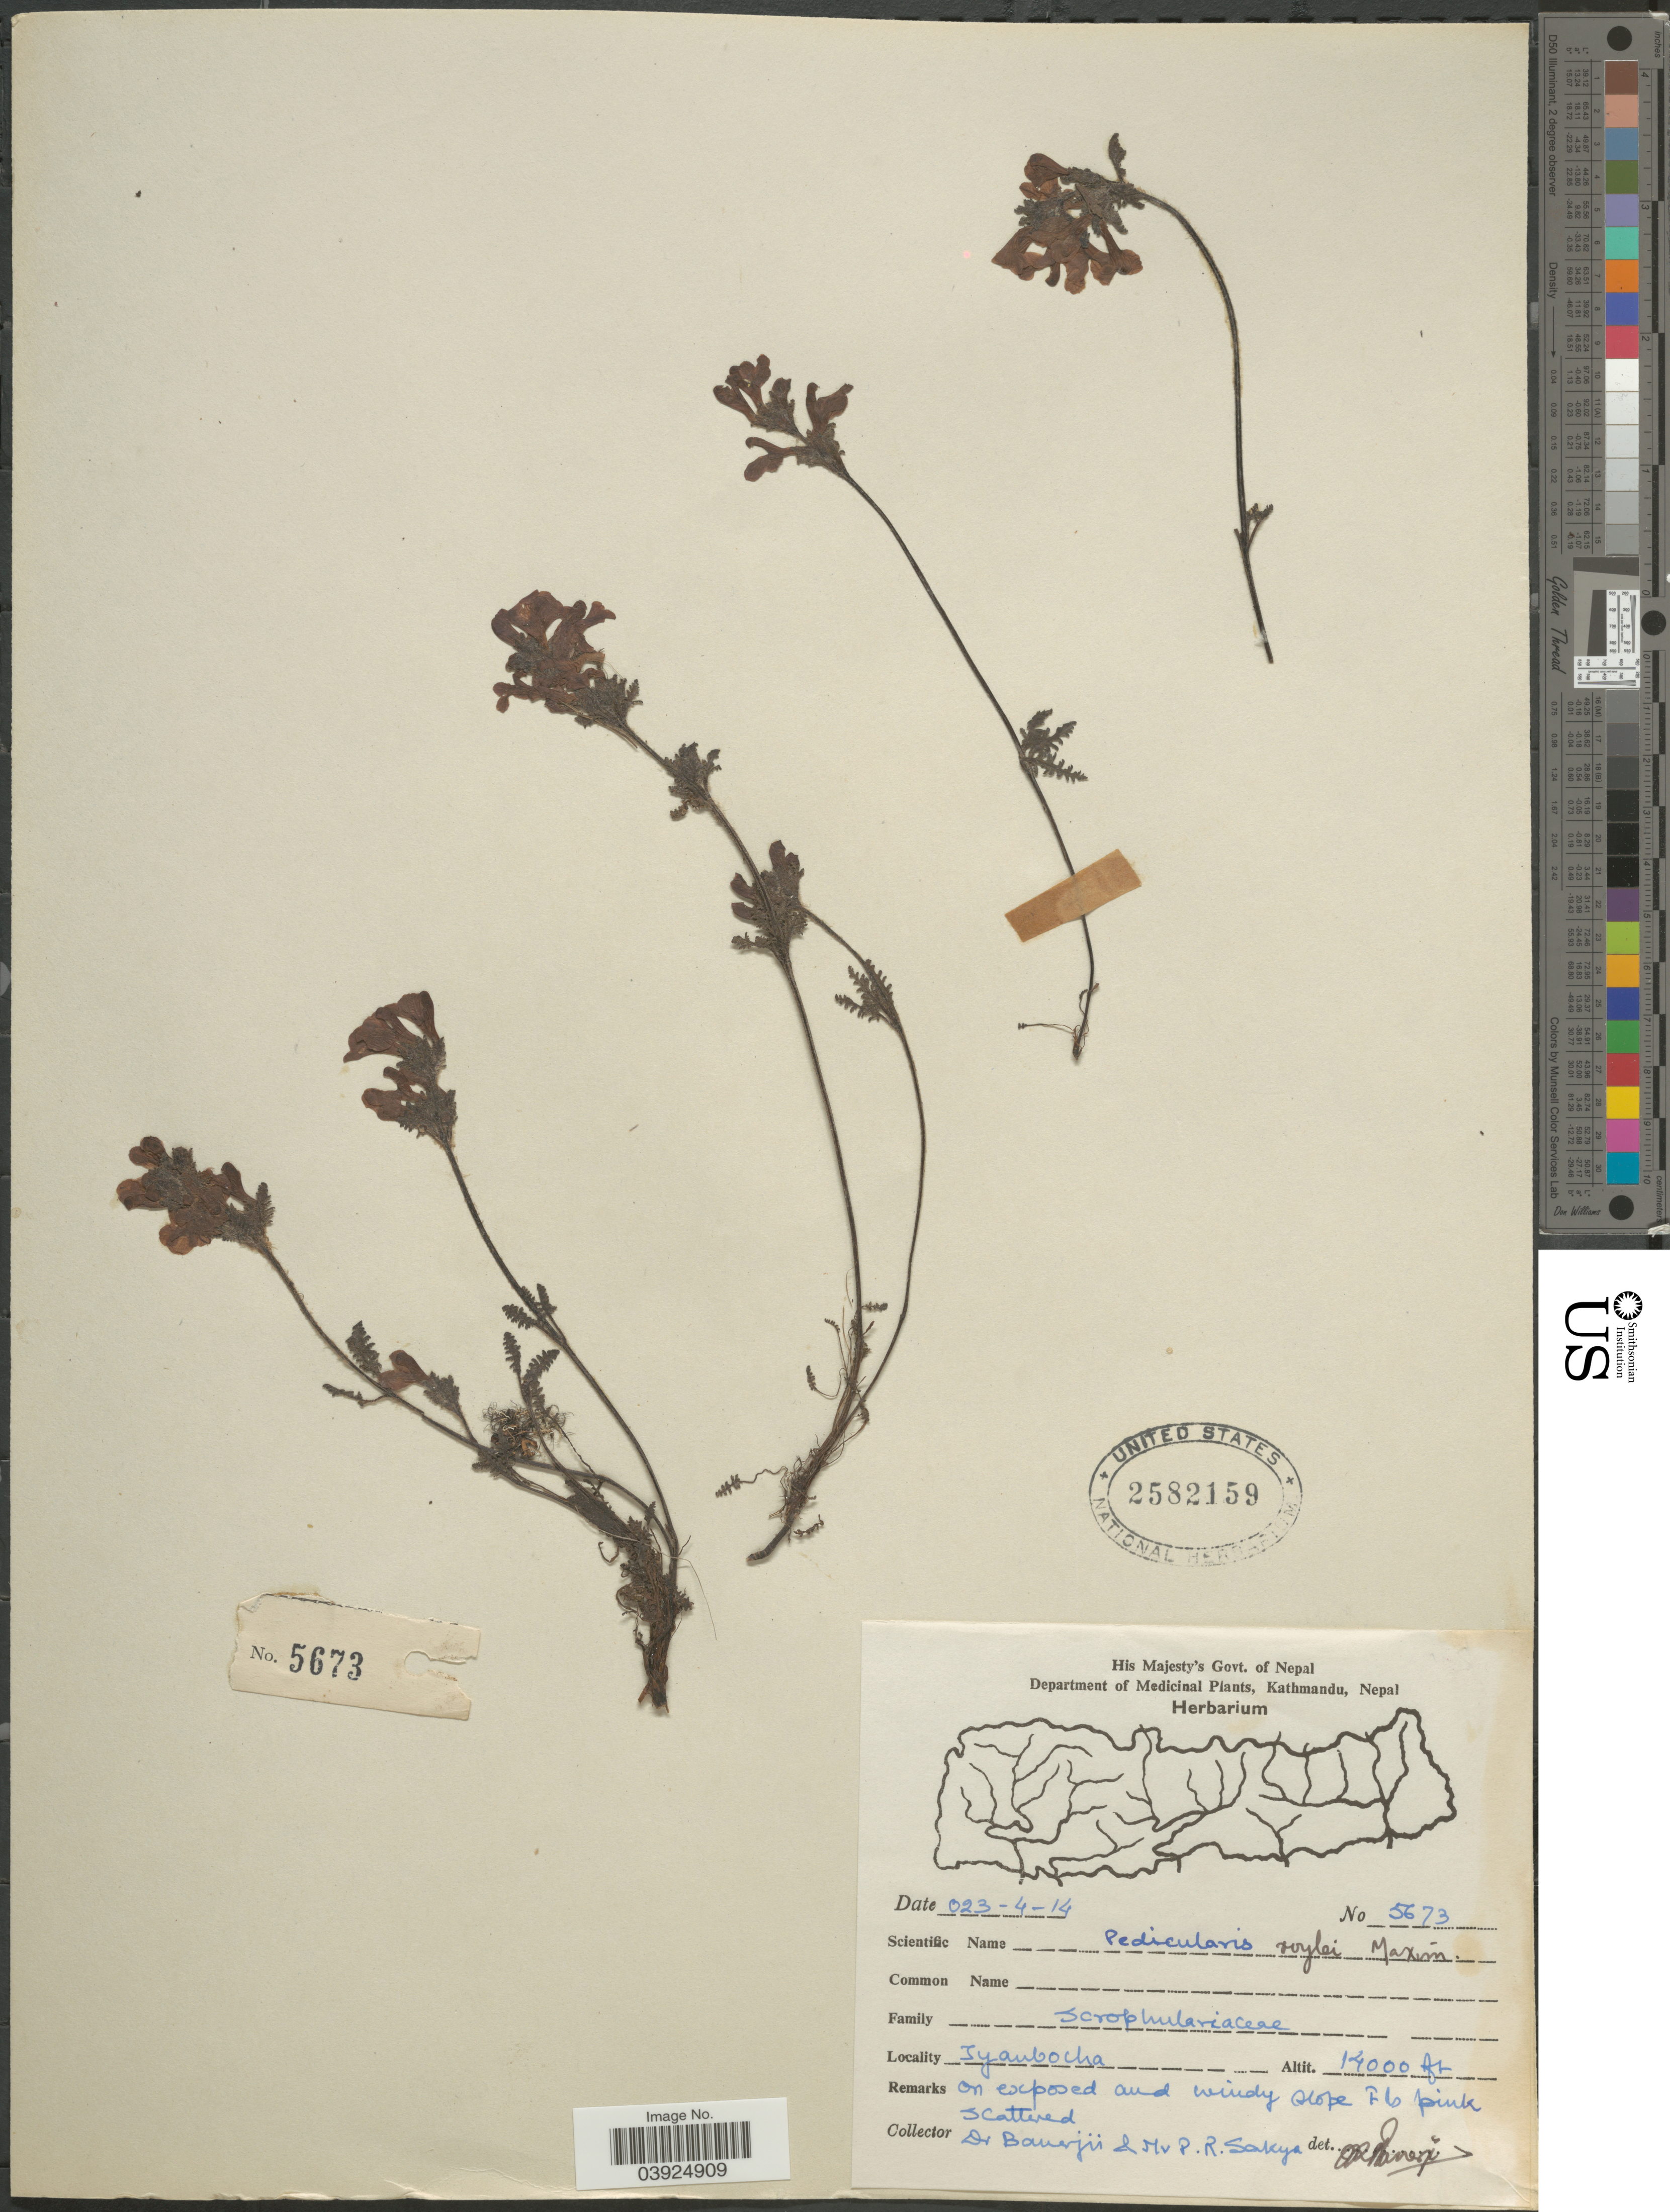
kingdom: Plantae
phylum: Tracheophyta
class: Magnoliopsida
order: Lamiales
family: Orobanchaceae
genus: Pedicularis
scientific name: Pedicularis roylei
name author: Maxim.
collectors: -. Banerjee & P. Sakya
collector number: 5673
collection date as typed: Transcribed d/m/y: 14/4/23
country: Nepal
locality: Jyanbocha.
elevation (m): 4267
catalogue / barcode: US 2582159